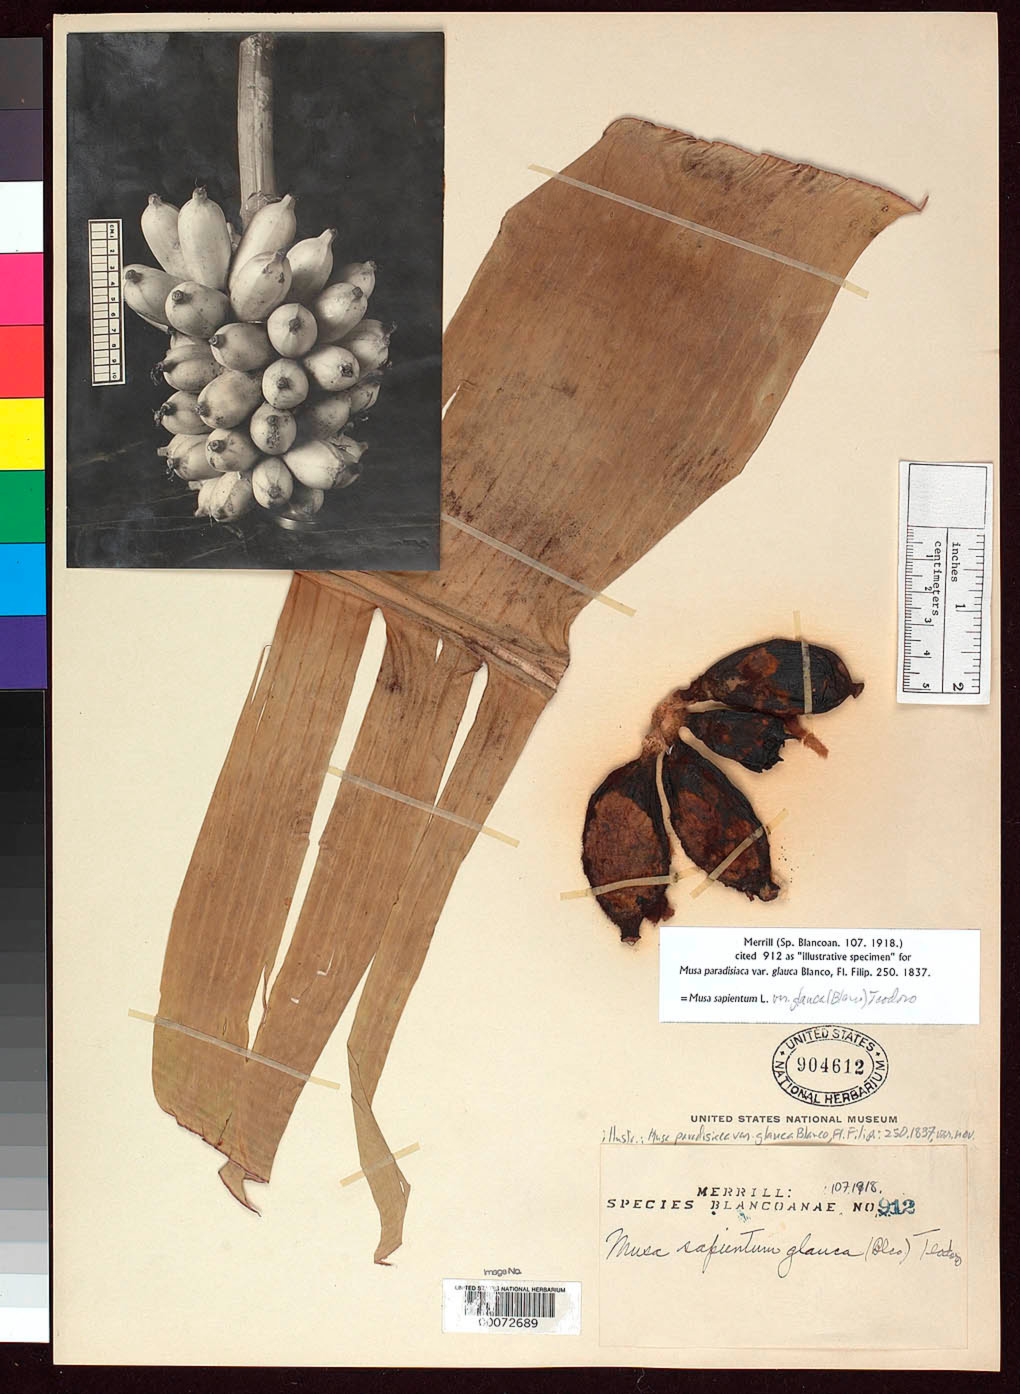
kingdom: Plantae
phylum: Tracheophyta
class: Liliopsida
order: Zingiberales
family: Musaceae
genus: Musa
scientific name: Musa x paradisiaca var. glauca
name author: Blanco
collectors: E. D. Merrill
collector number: Sp. Blancoan. 0912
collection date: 1916-10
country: Philippines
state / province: Calabarzon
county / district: Rizal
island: Luzon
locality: Antipolo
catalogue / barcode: US 904612